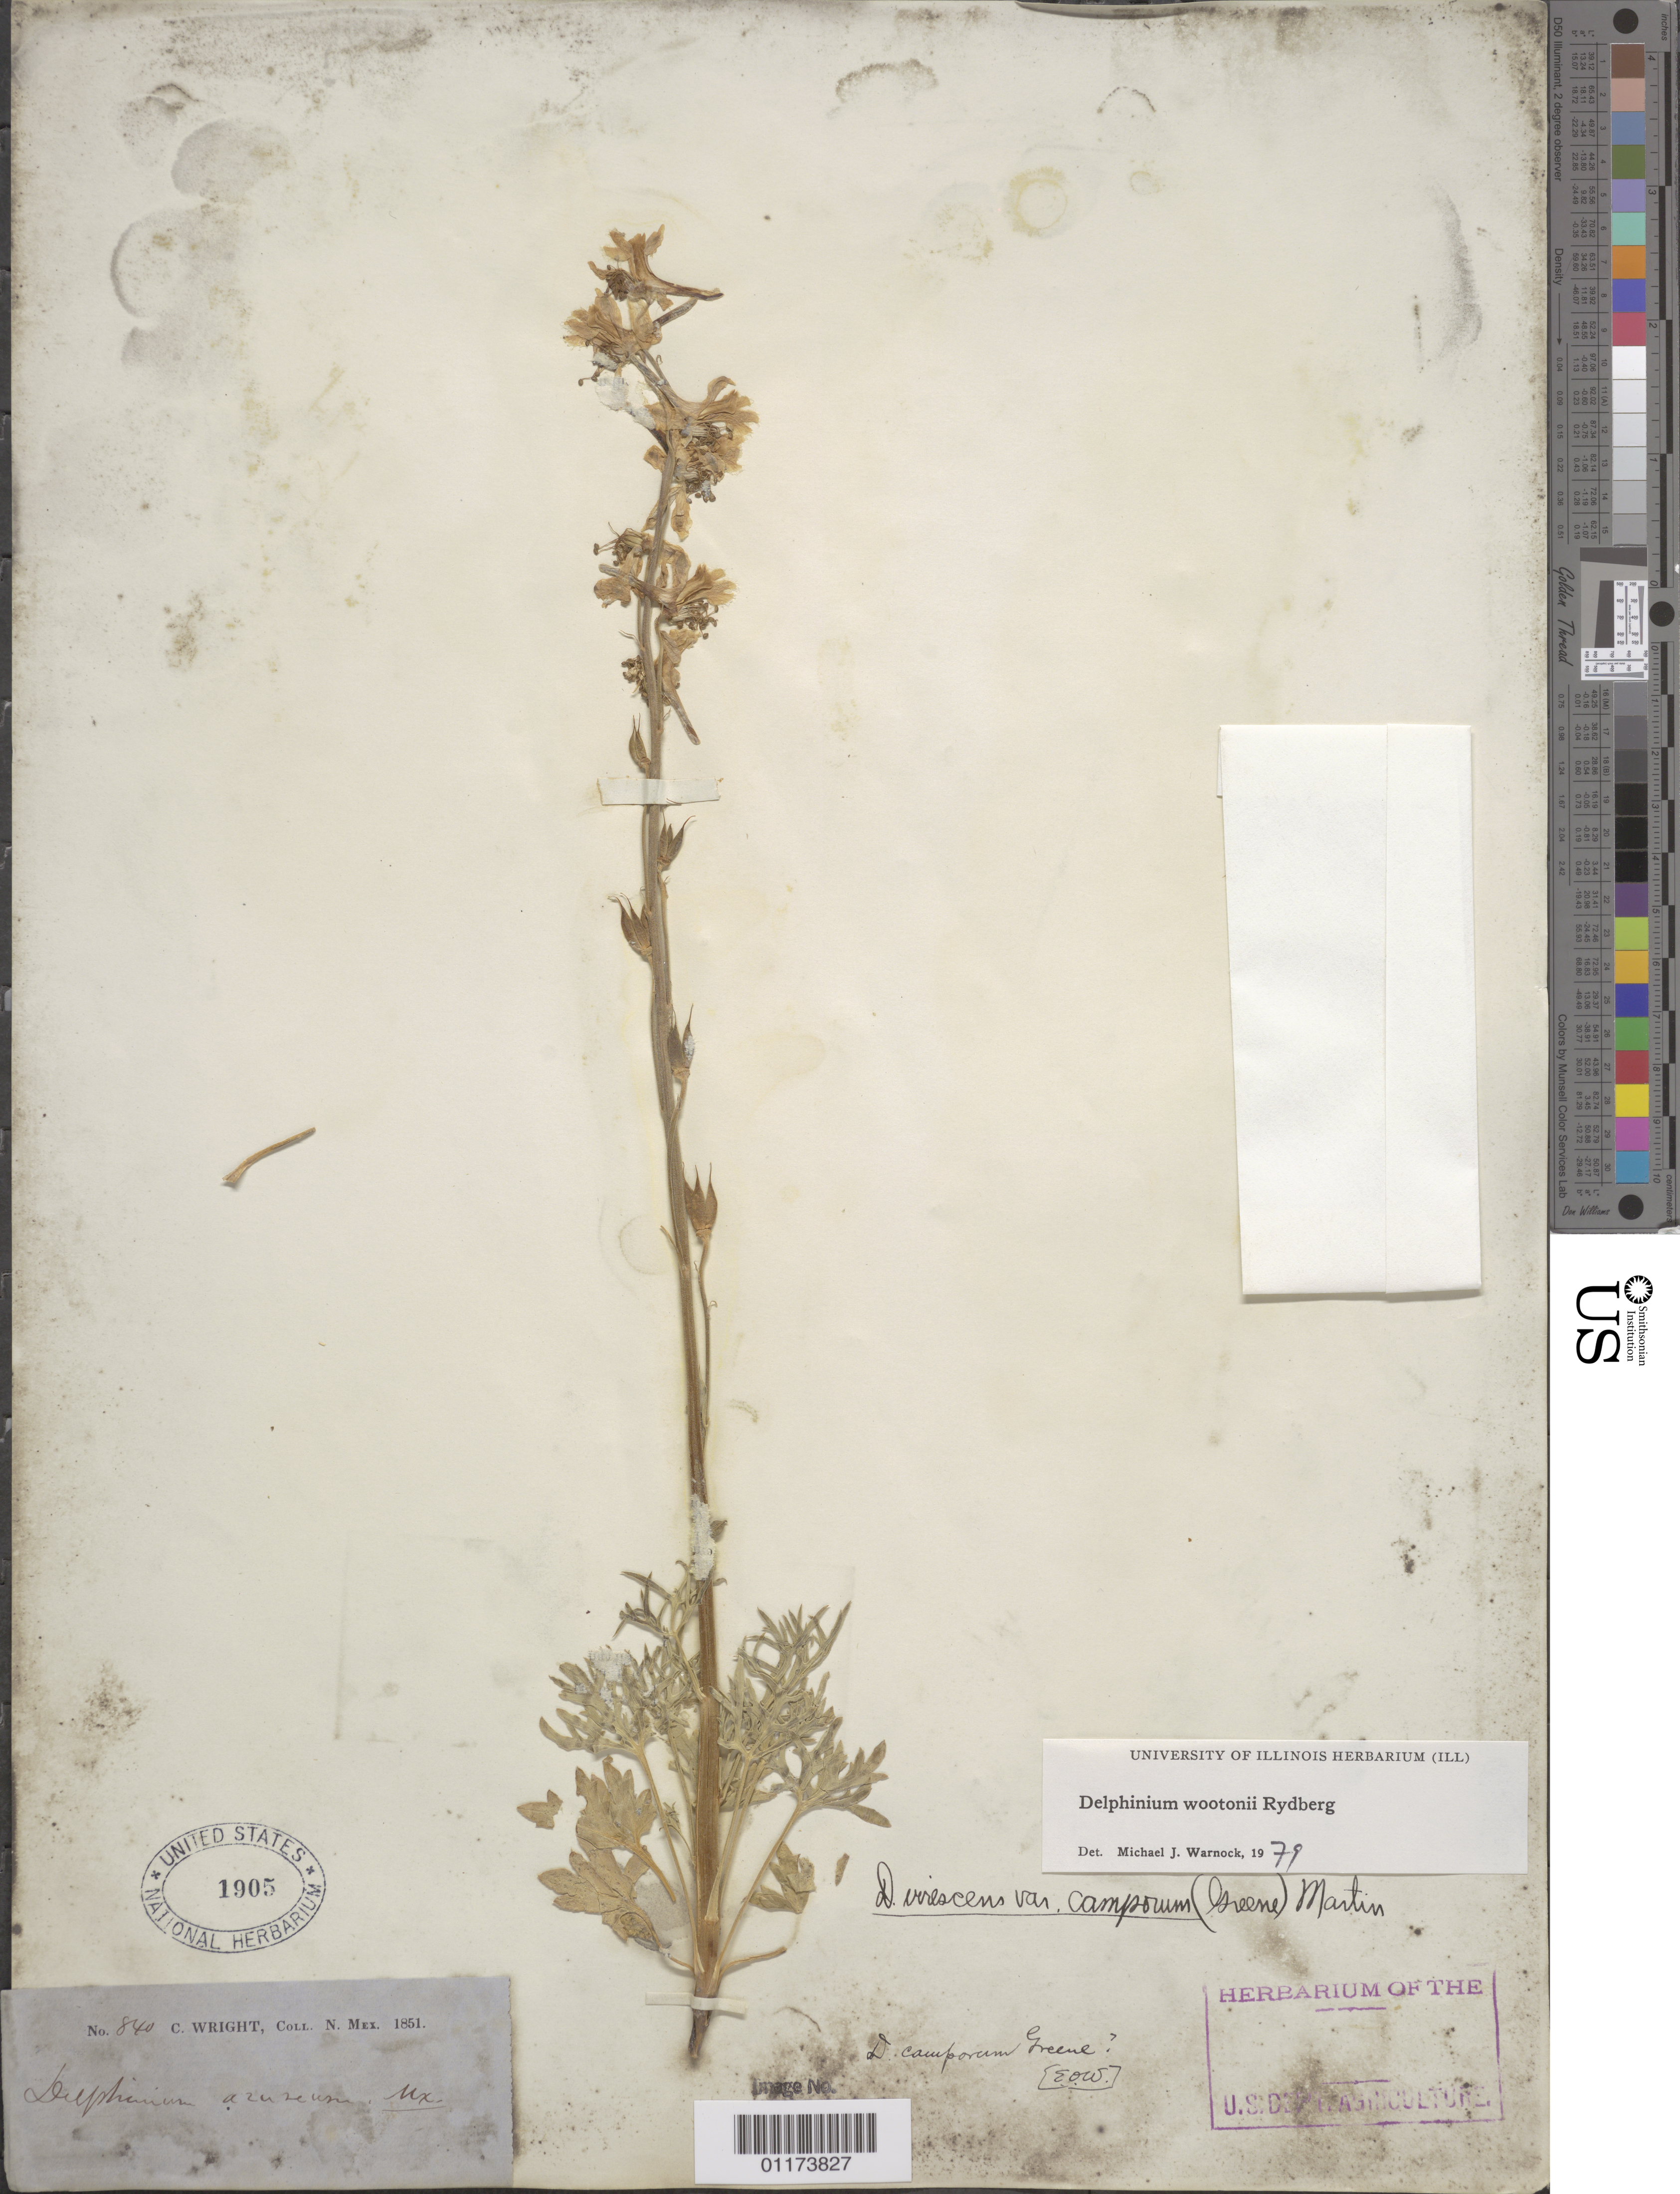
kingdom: Plantae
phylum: Tracheophyta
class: Magnoliopsida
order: Ranunculales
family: Ranunculaceae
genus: Delphinium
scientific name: Delphinium wootonii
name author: Rydb.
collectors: C. Wright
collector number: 840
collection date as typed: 1851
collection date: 1851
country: United States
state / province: New Mexico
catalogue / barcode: US 1905